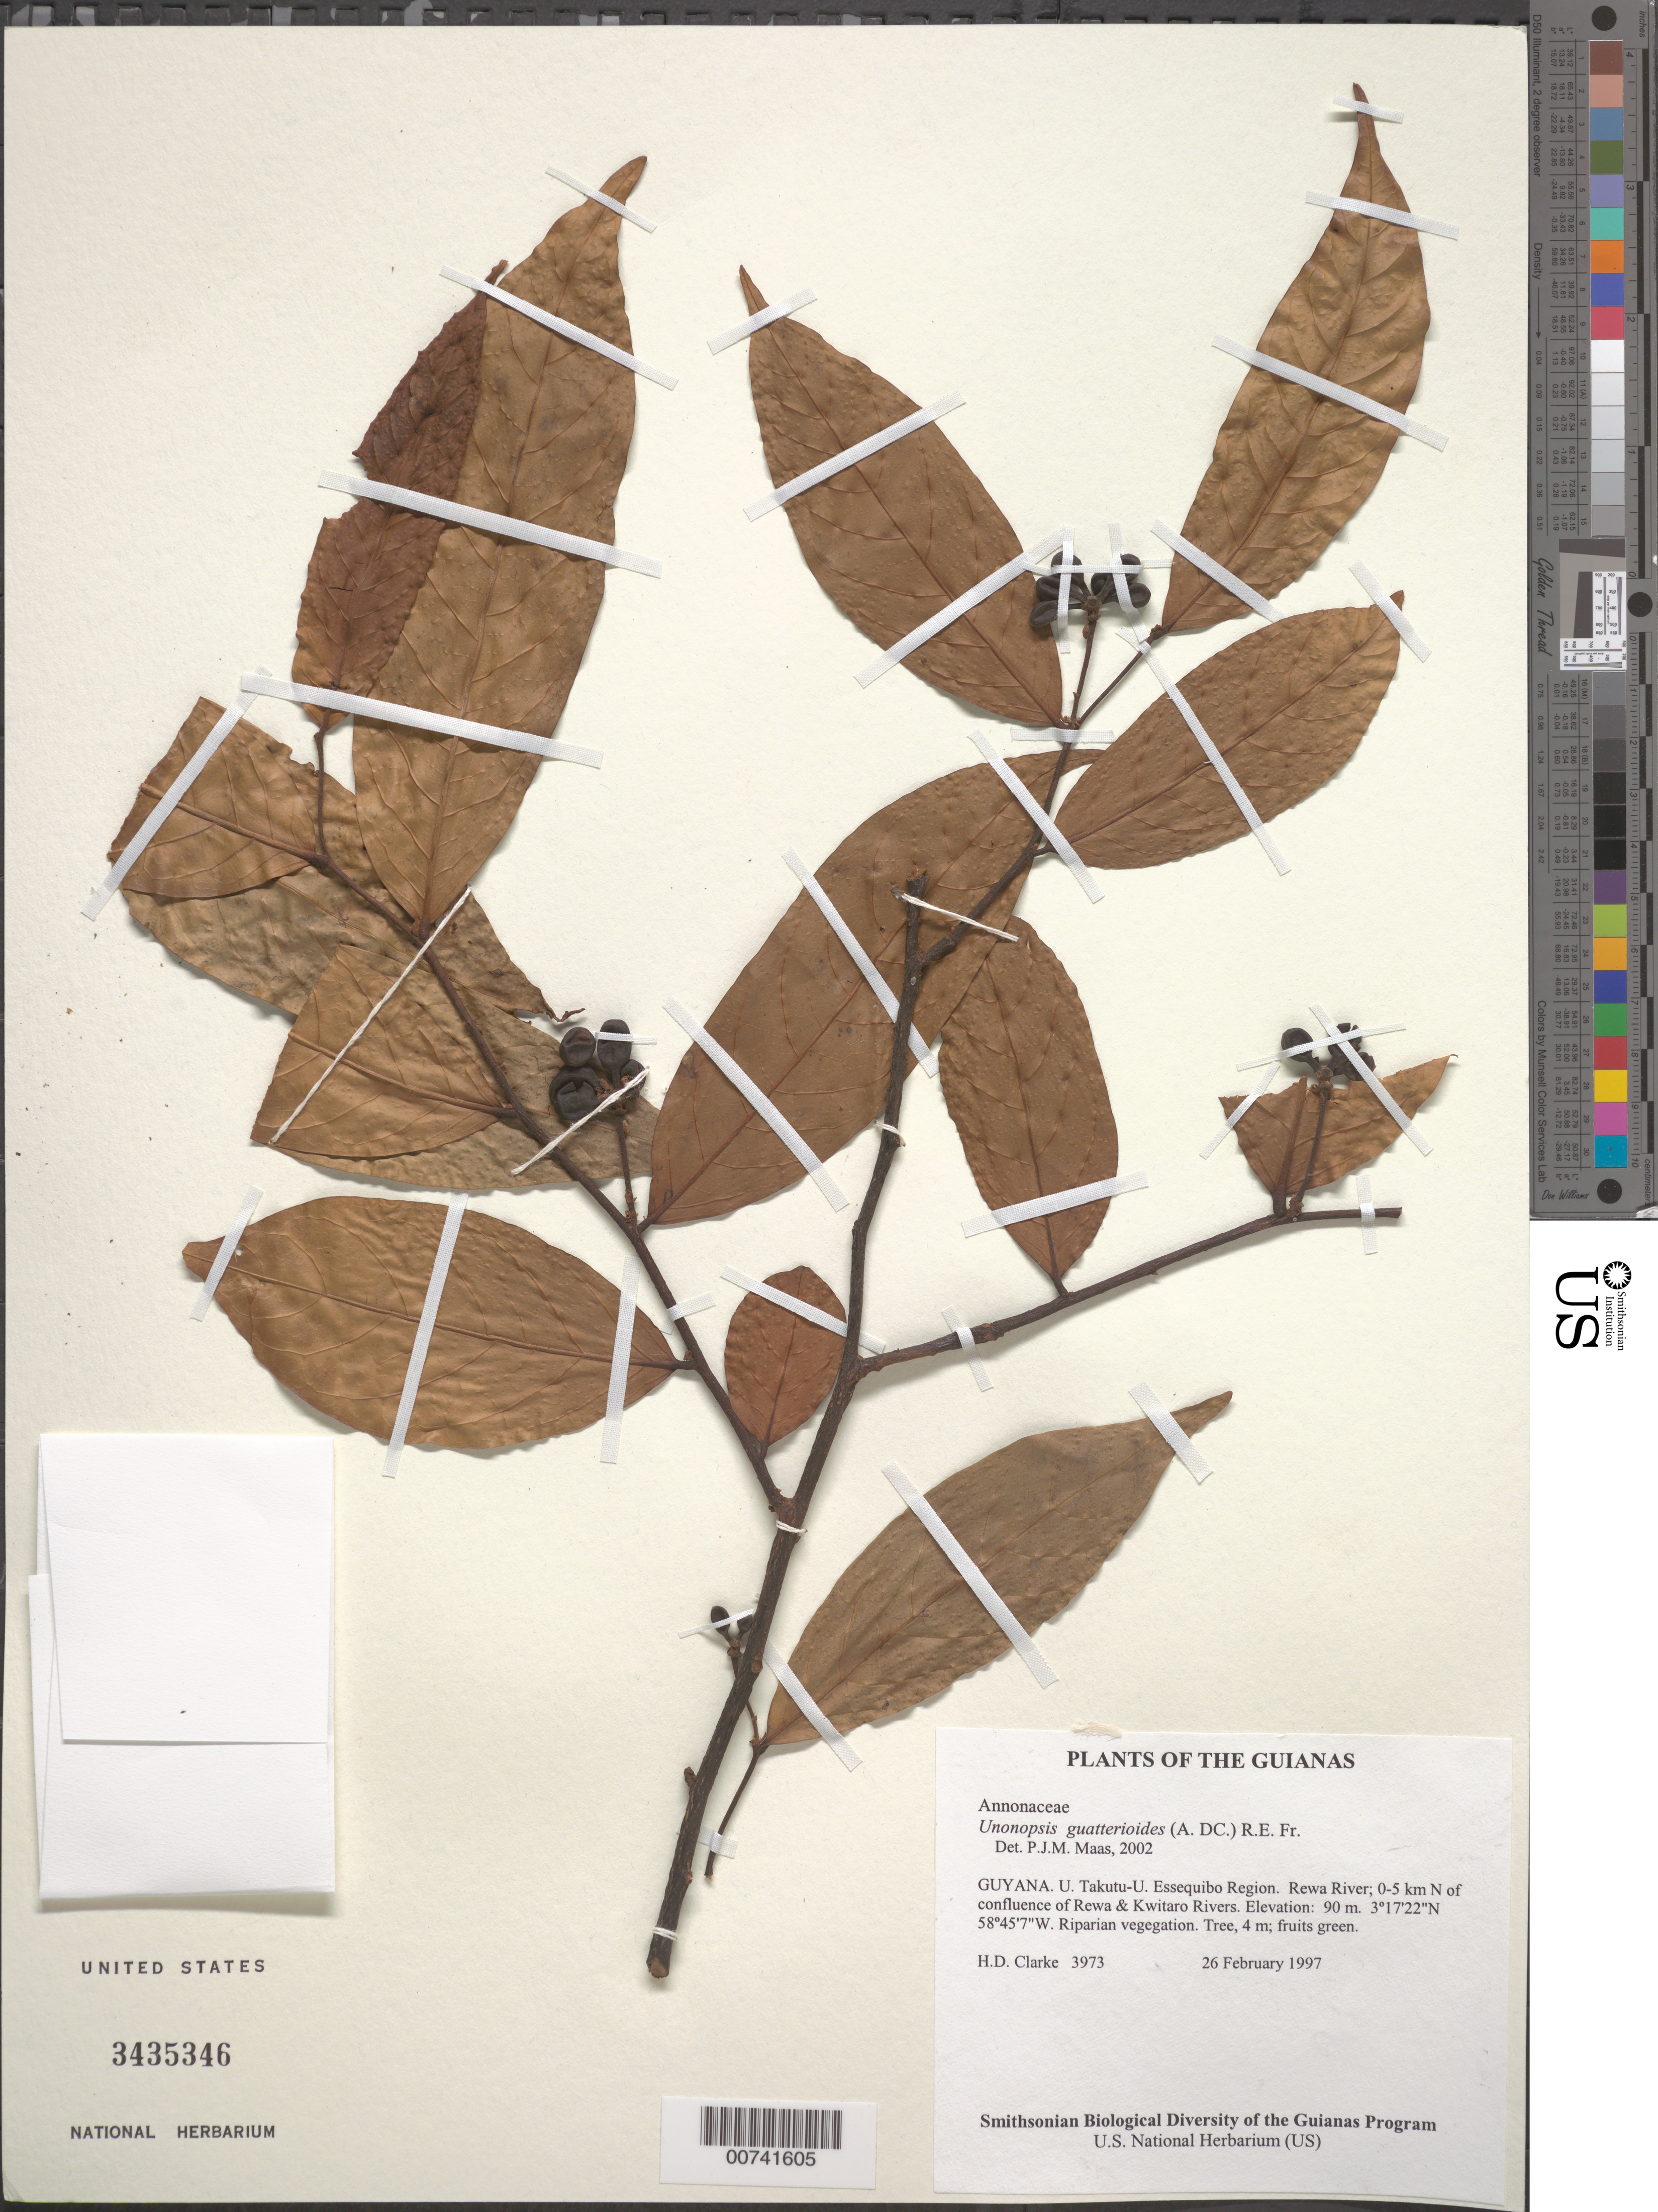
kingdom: Plantae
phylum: Tracheophyta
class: Magnoliopsida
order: Magnoliales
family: Annonaceae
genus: Unonopsis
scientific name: Unonopsis guatterioides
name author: (A. DC.) R.E. Fr.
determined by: Maas, Paul J. M.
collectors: H. D. Clarke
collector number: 3973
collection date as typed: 26 February 1997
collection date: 1997-02-26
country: Guyana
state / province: U. Takutu-U. Essequibo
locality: Rewa River; 0-5 km N of confluence of Rewa & Kwitaro Rivers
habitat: Riparian vegetation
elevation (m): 90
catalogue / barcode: US 3435346